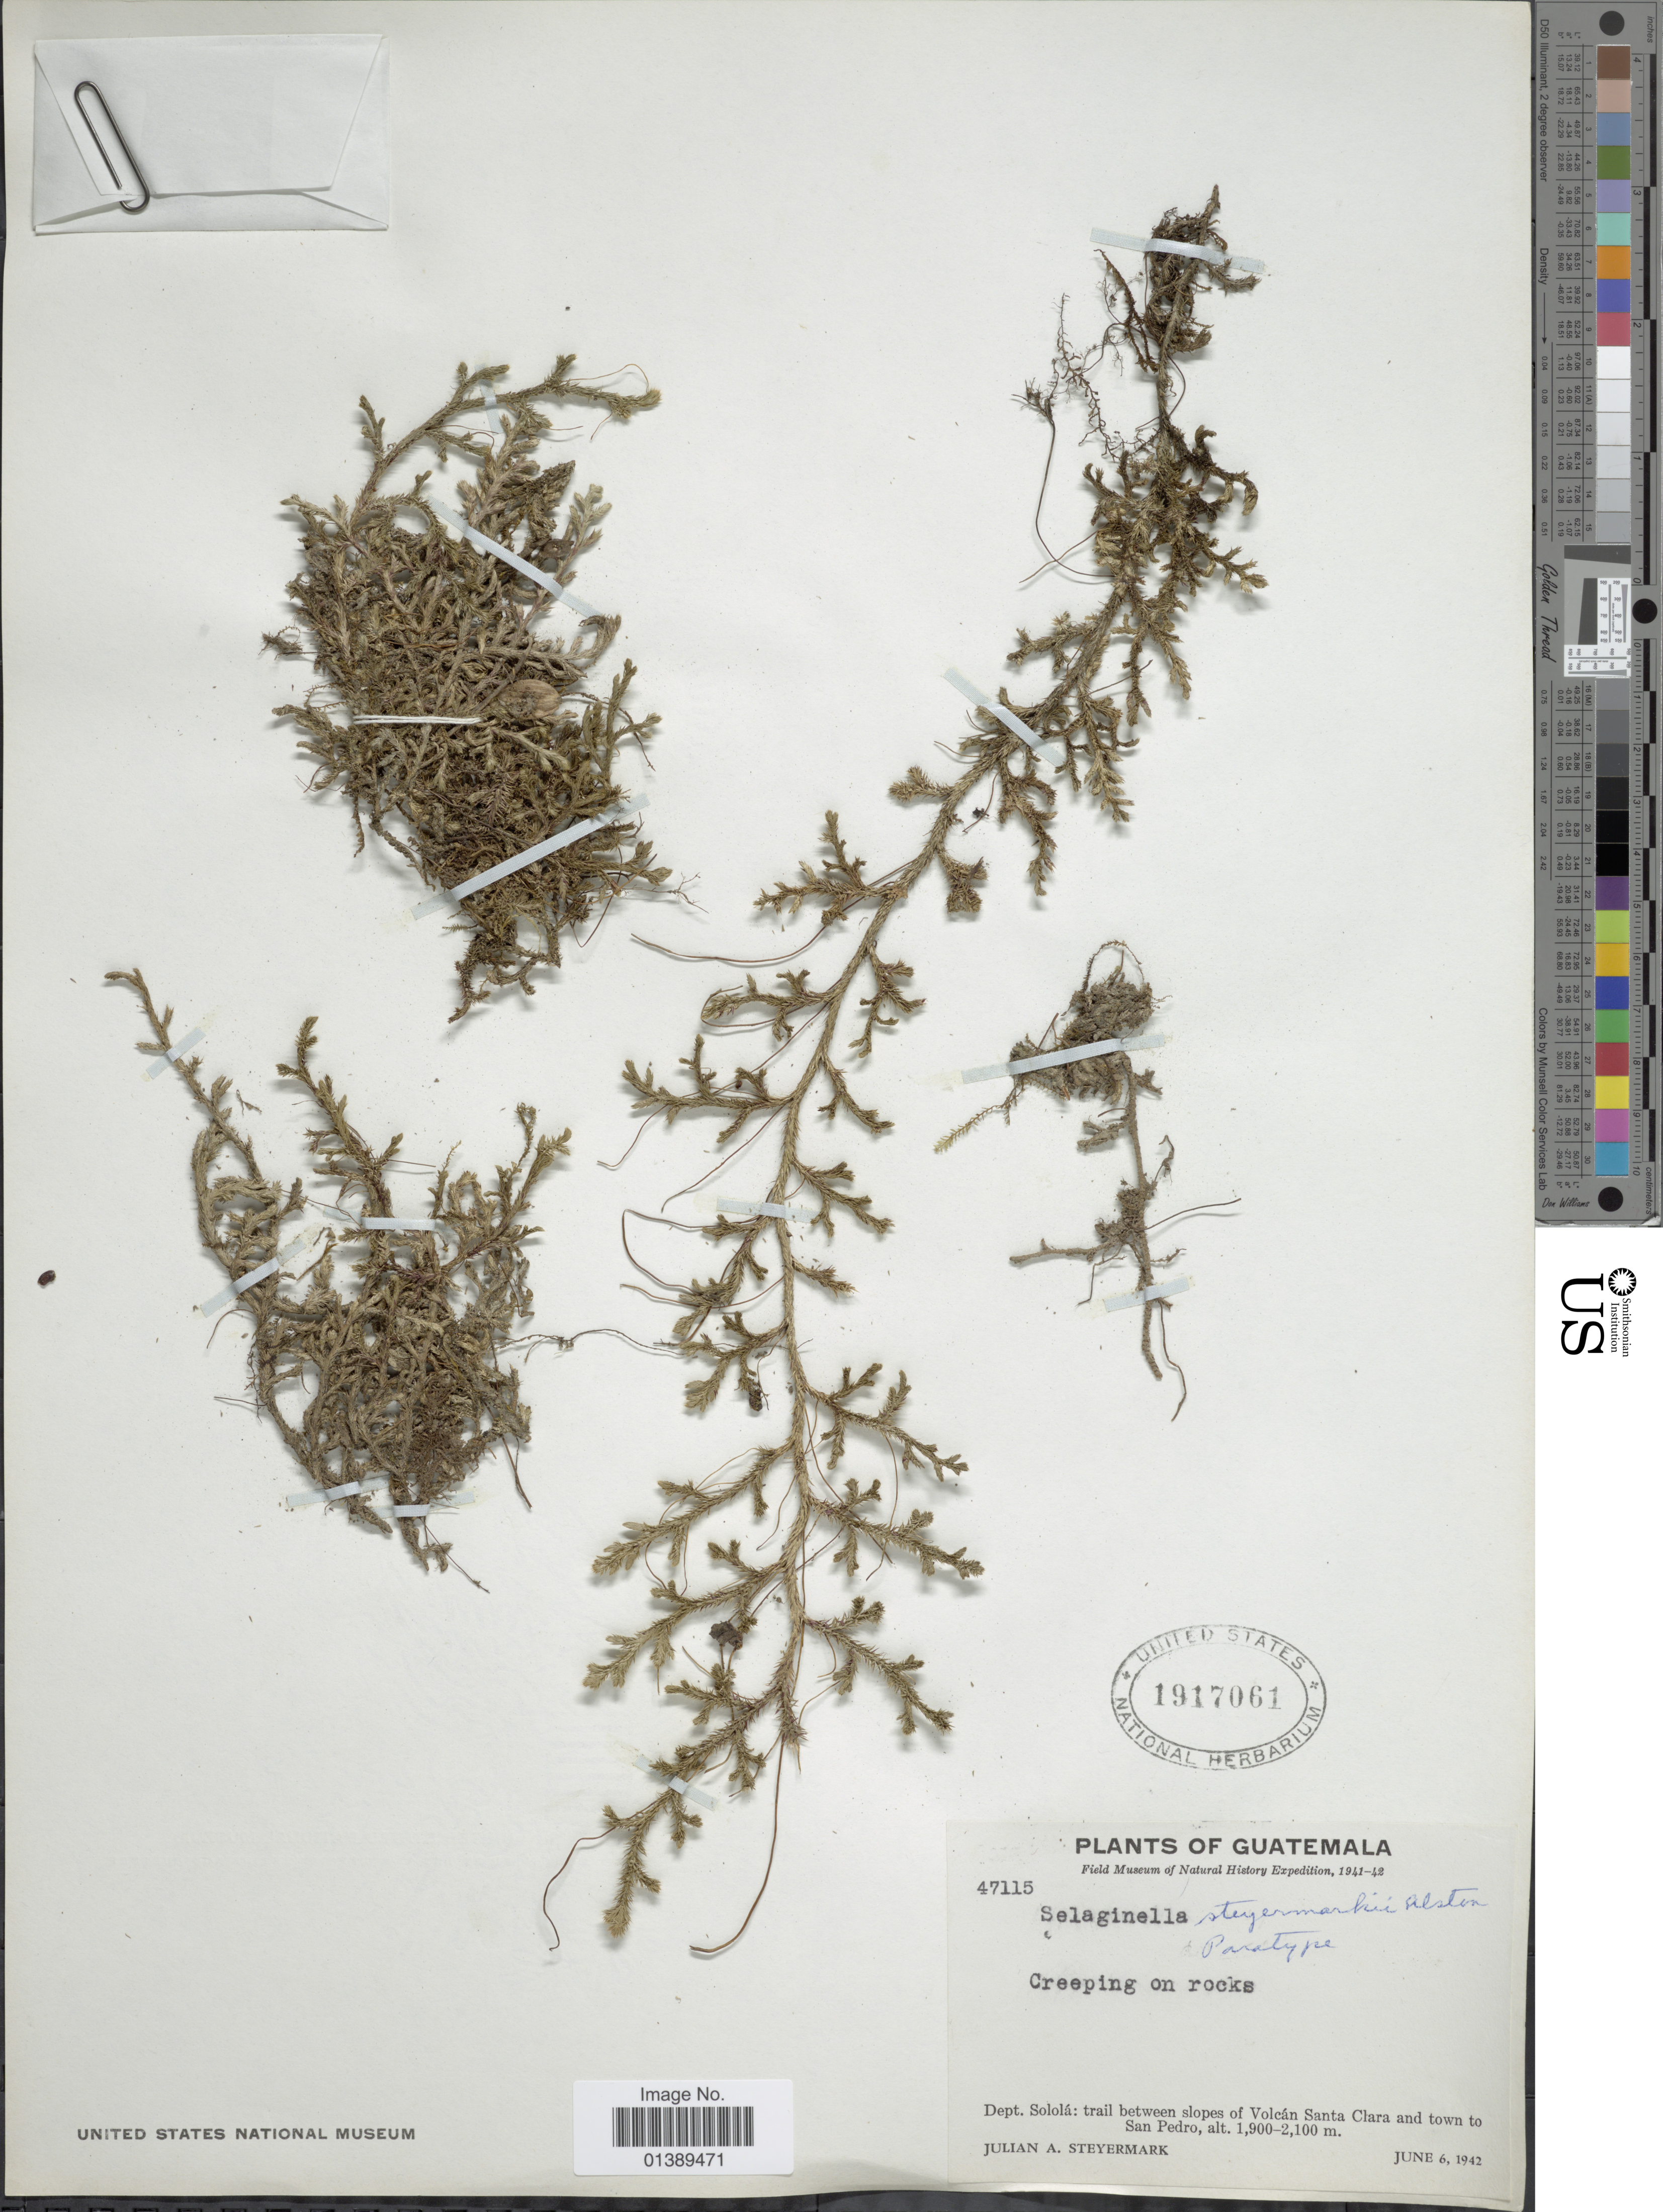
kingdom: Plantae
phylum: Tracheophyta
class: Lycopodiopsida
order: Selaginellales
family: Selaginellaceae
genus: Selaginella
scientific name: Selaginella steyermarkii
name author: Alston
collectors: J. Steyermark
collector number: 47116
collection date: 1942-06-06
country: Guatemala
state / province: Sololá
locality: Trail between slopes of Volcán Santa Clara and town to San Pedro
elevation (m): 1900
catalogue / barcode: US 1917061